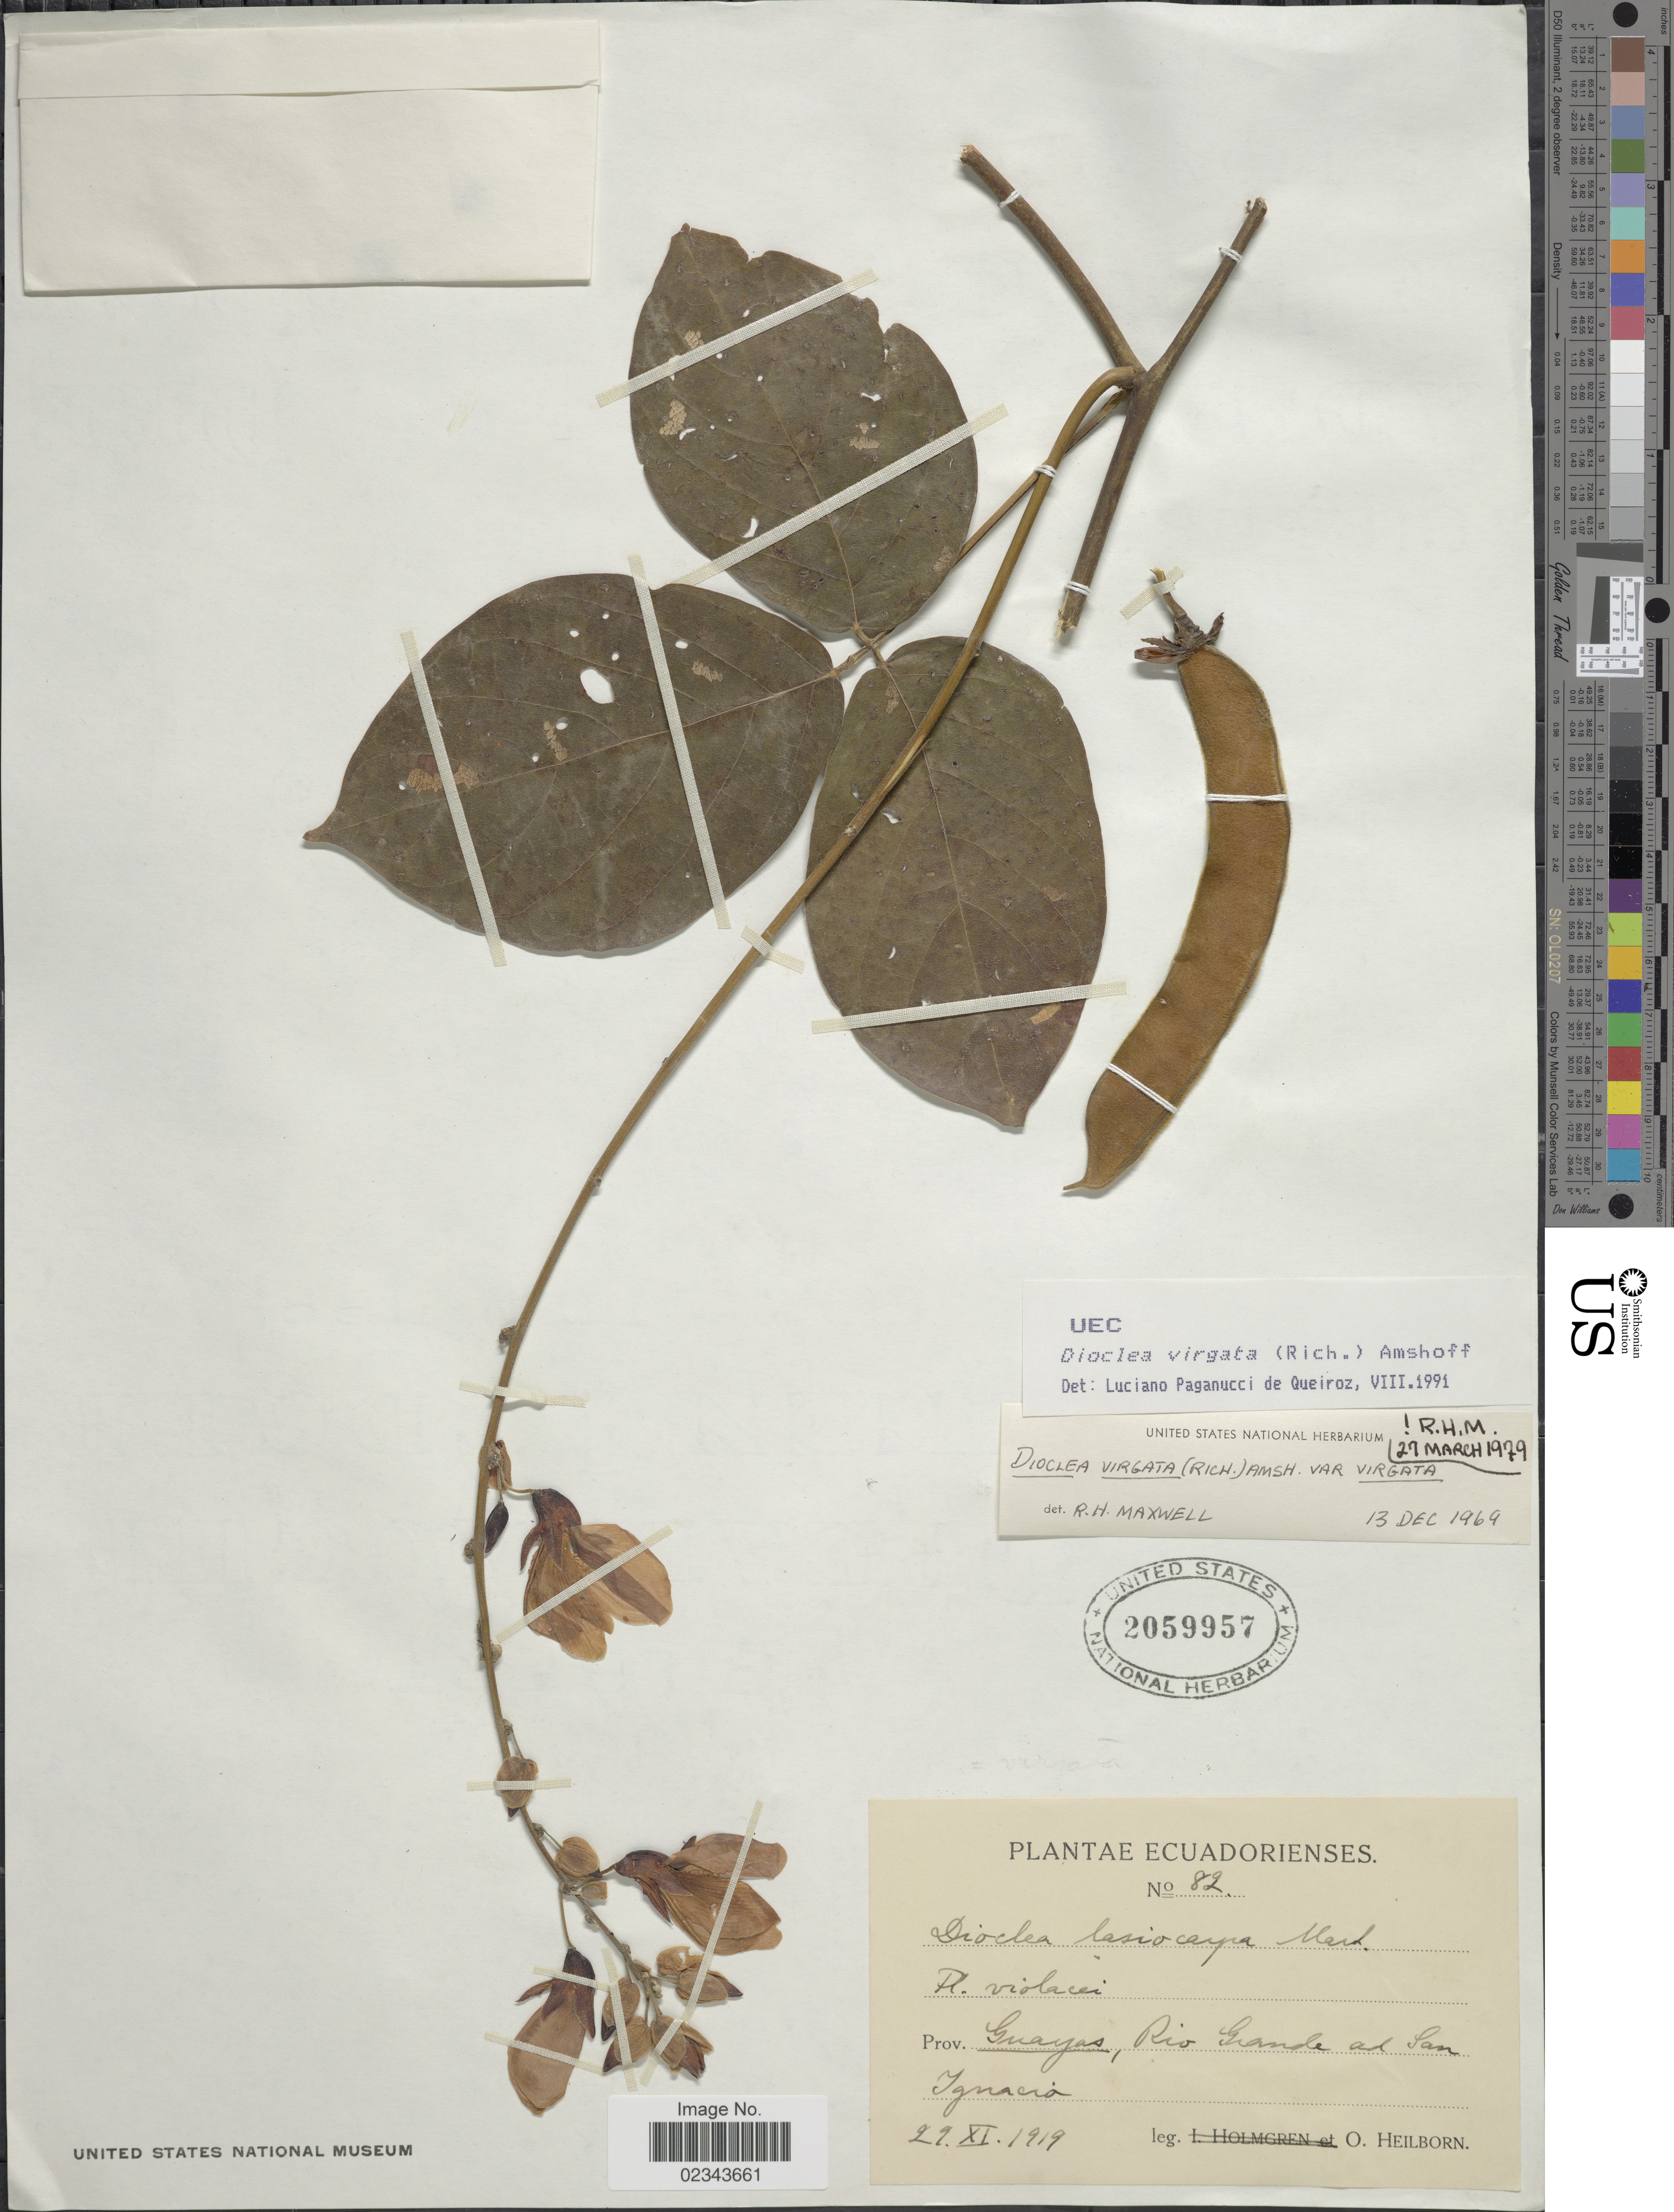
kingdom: Plantae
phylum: Tracheophyta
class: Magnoliopsida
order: Fabales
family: Fabaceae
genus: Dioclea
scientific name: Dioclea virgata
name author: (Rich.) Amshoff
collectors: O. Heilborn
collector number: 82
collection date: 1919-11-29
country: Ecuador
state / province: Guayas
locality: Rio Grande ad San Ignacio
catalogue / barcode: US 2059957